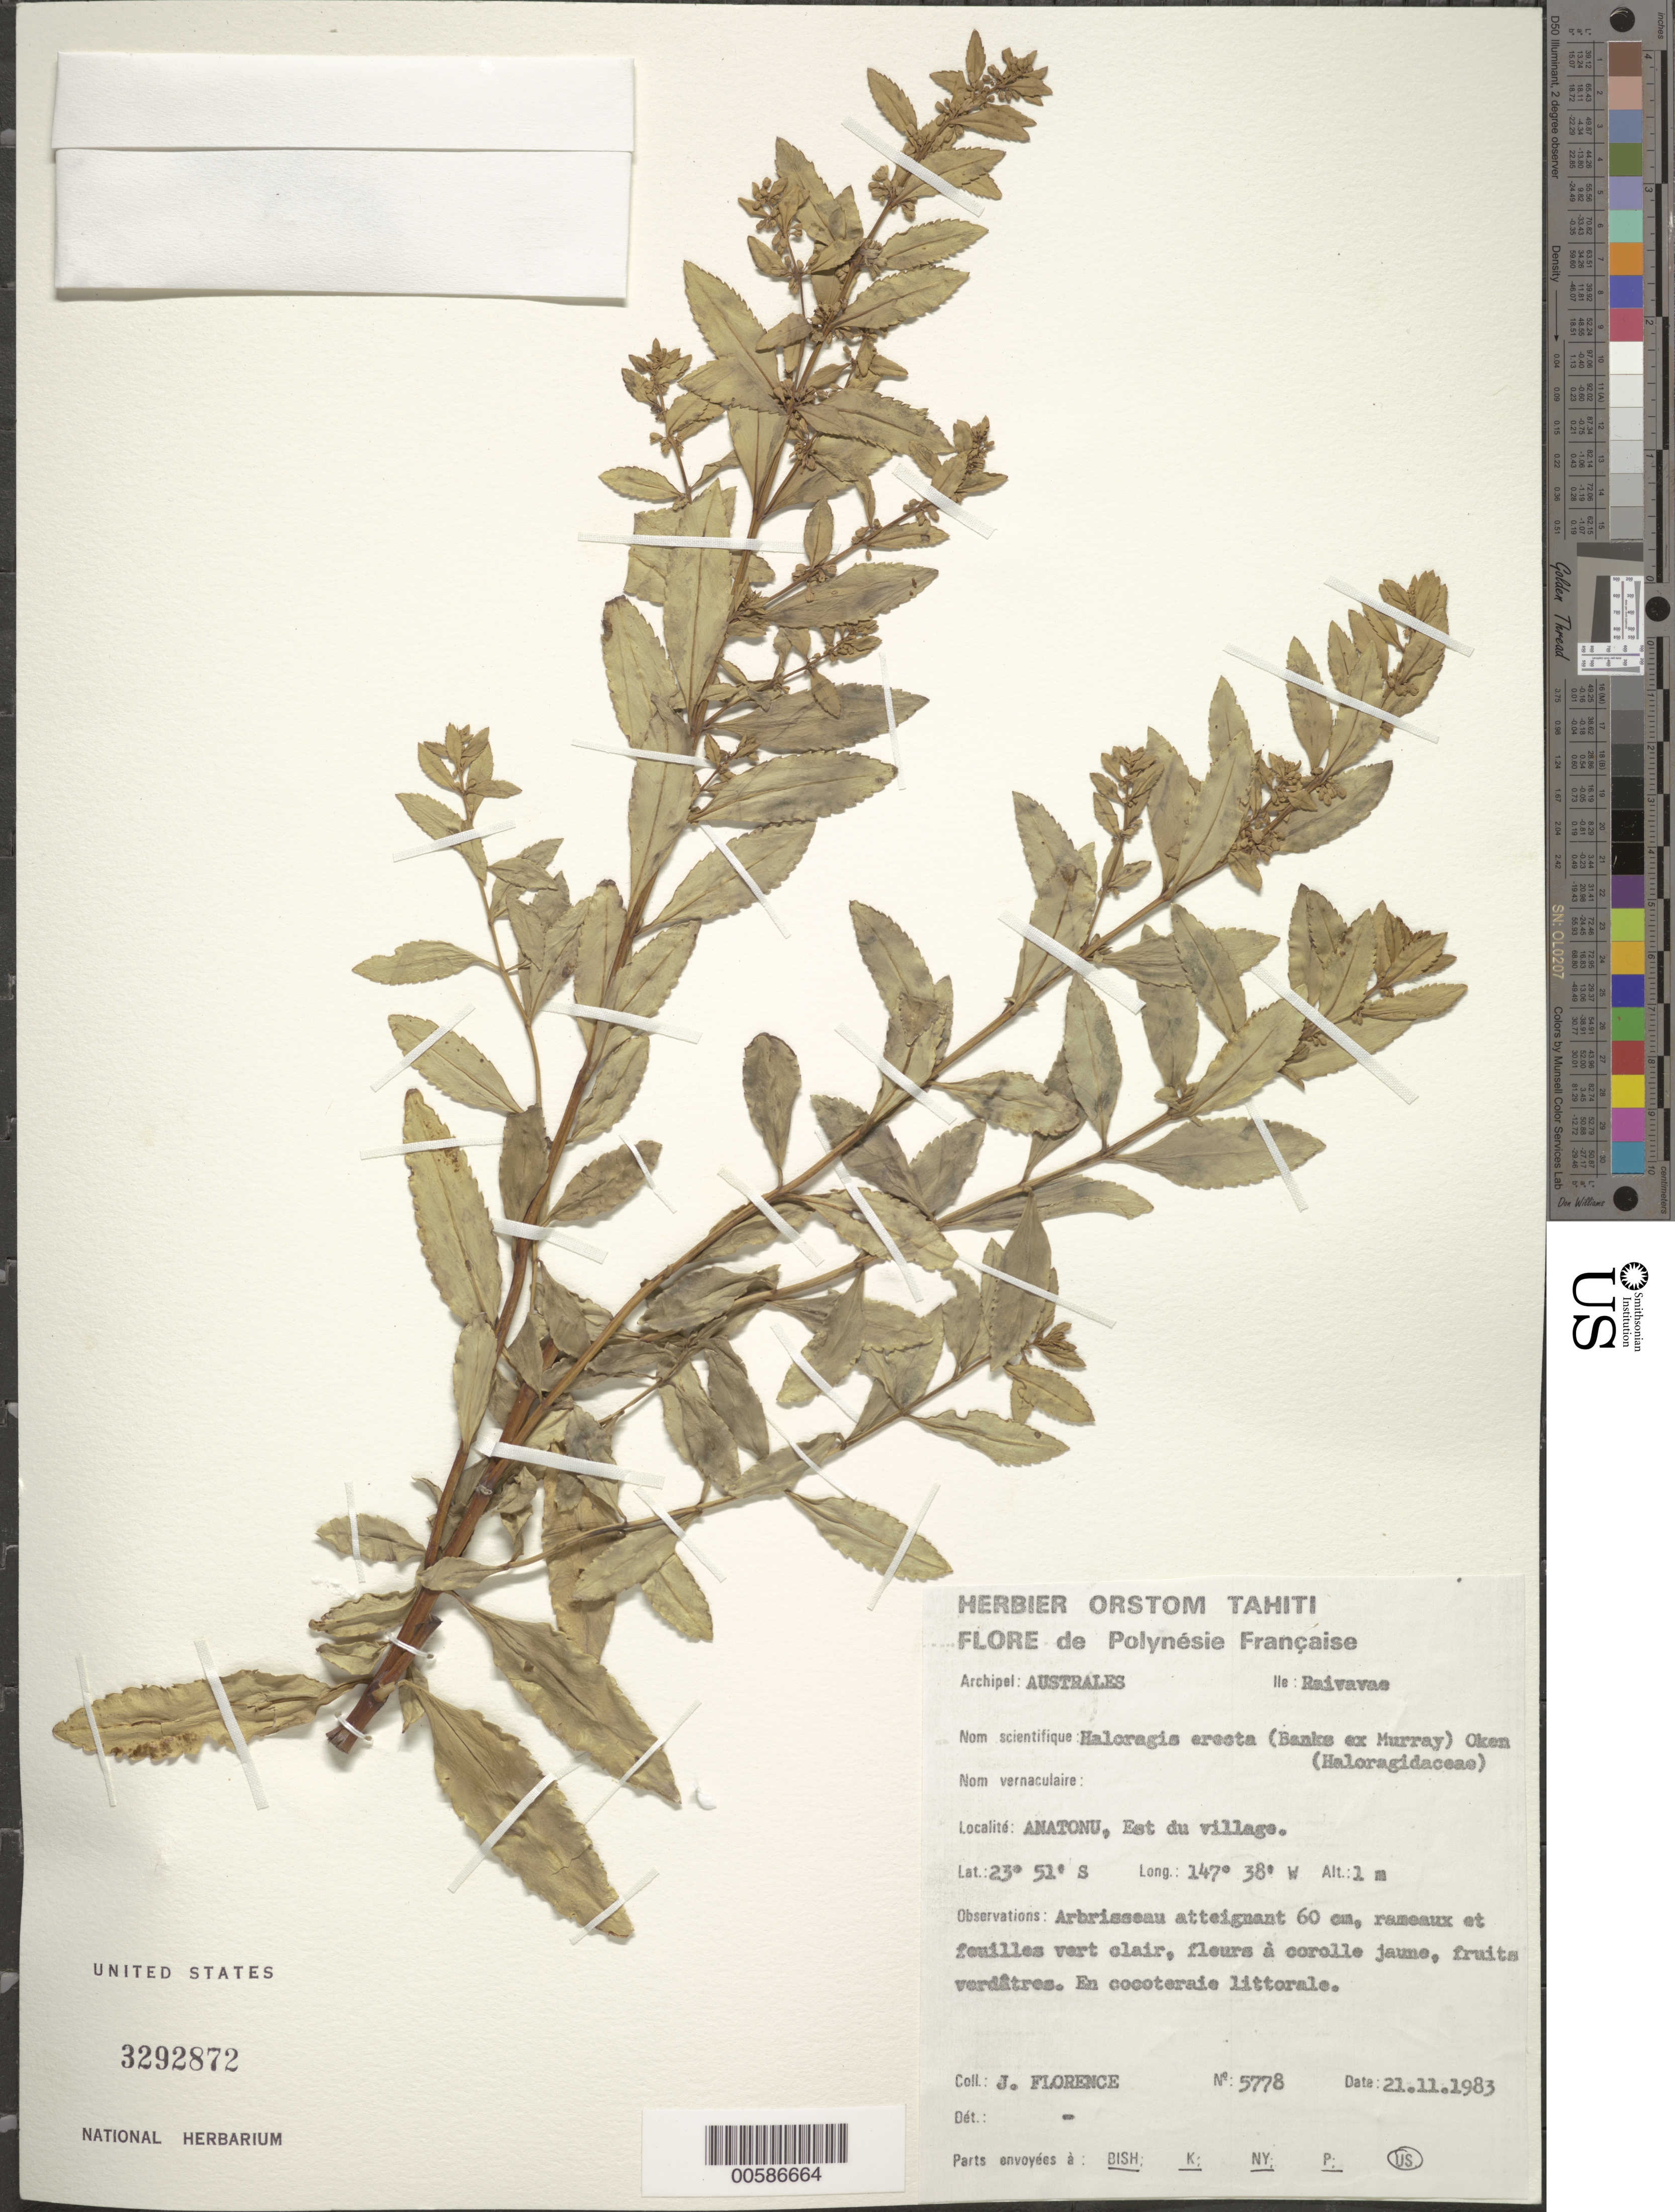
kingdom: Plantae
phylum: Tracheophyta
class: Magnoliopsida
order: Saxifragales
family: Haloragaceae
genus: Haloragis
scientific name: Haloragis erecta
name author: (Banks ex Murray) Oken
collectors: J. Florence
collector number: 5778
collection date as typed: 21 Nov 1983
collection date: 1983-11-21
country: French Polynesia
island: Tahiti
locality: Anatonu [Society Is.]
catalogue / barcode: US 3292872